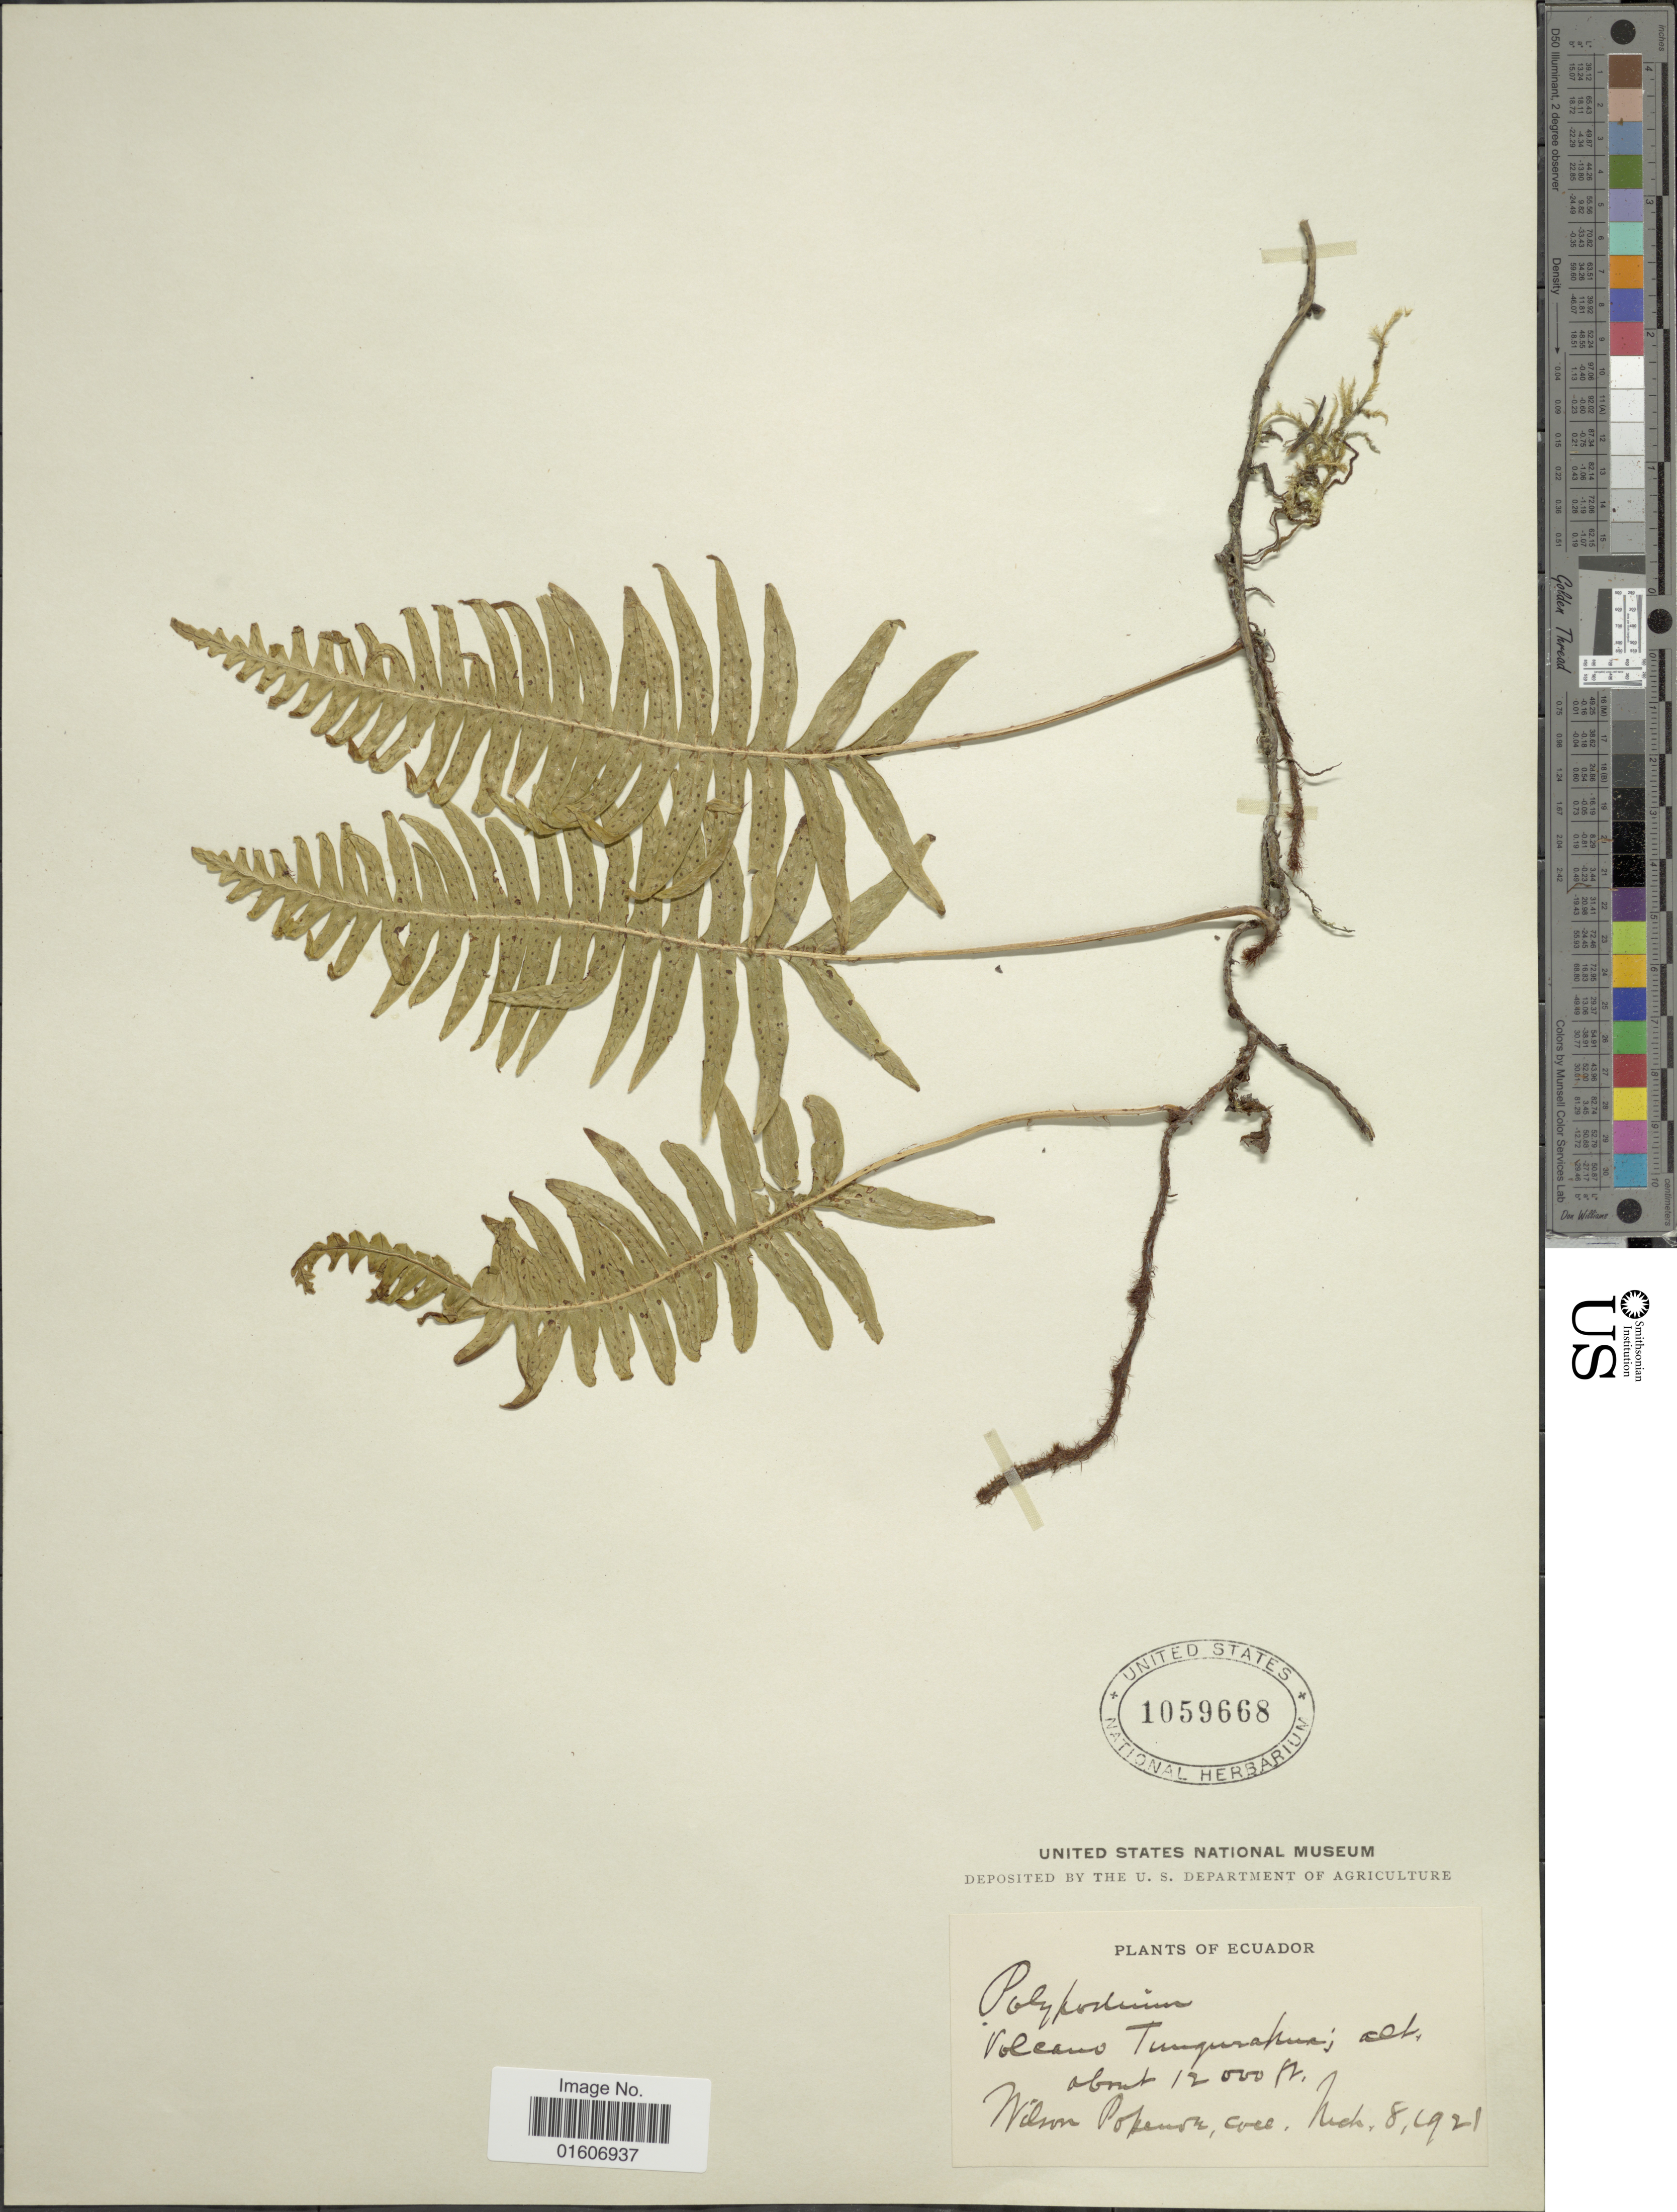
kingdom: Plantae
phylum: Tracheophyta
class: Polypodiopsida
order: Polypodiales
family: Polypodiaceae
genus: Serpocaulon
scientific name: Serpocaulon subandinum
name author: (Sod.) A.R. Sm.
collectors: W. Popenoe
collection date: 1921-03-08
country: Ecuador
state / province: Tungurahua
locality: Volcano Tungurahua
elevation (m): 3658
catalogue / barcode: US 1059668